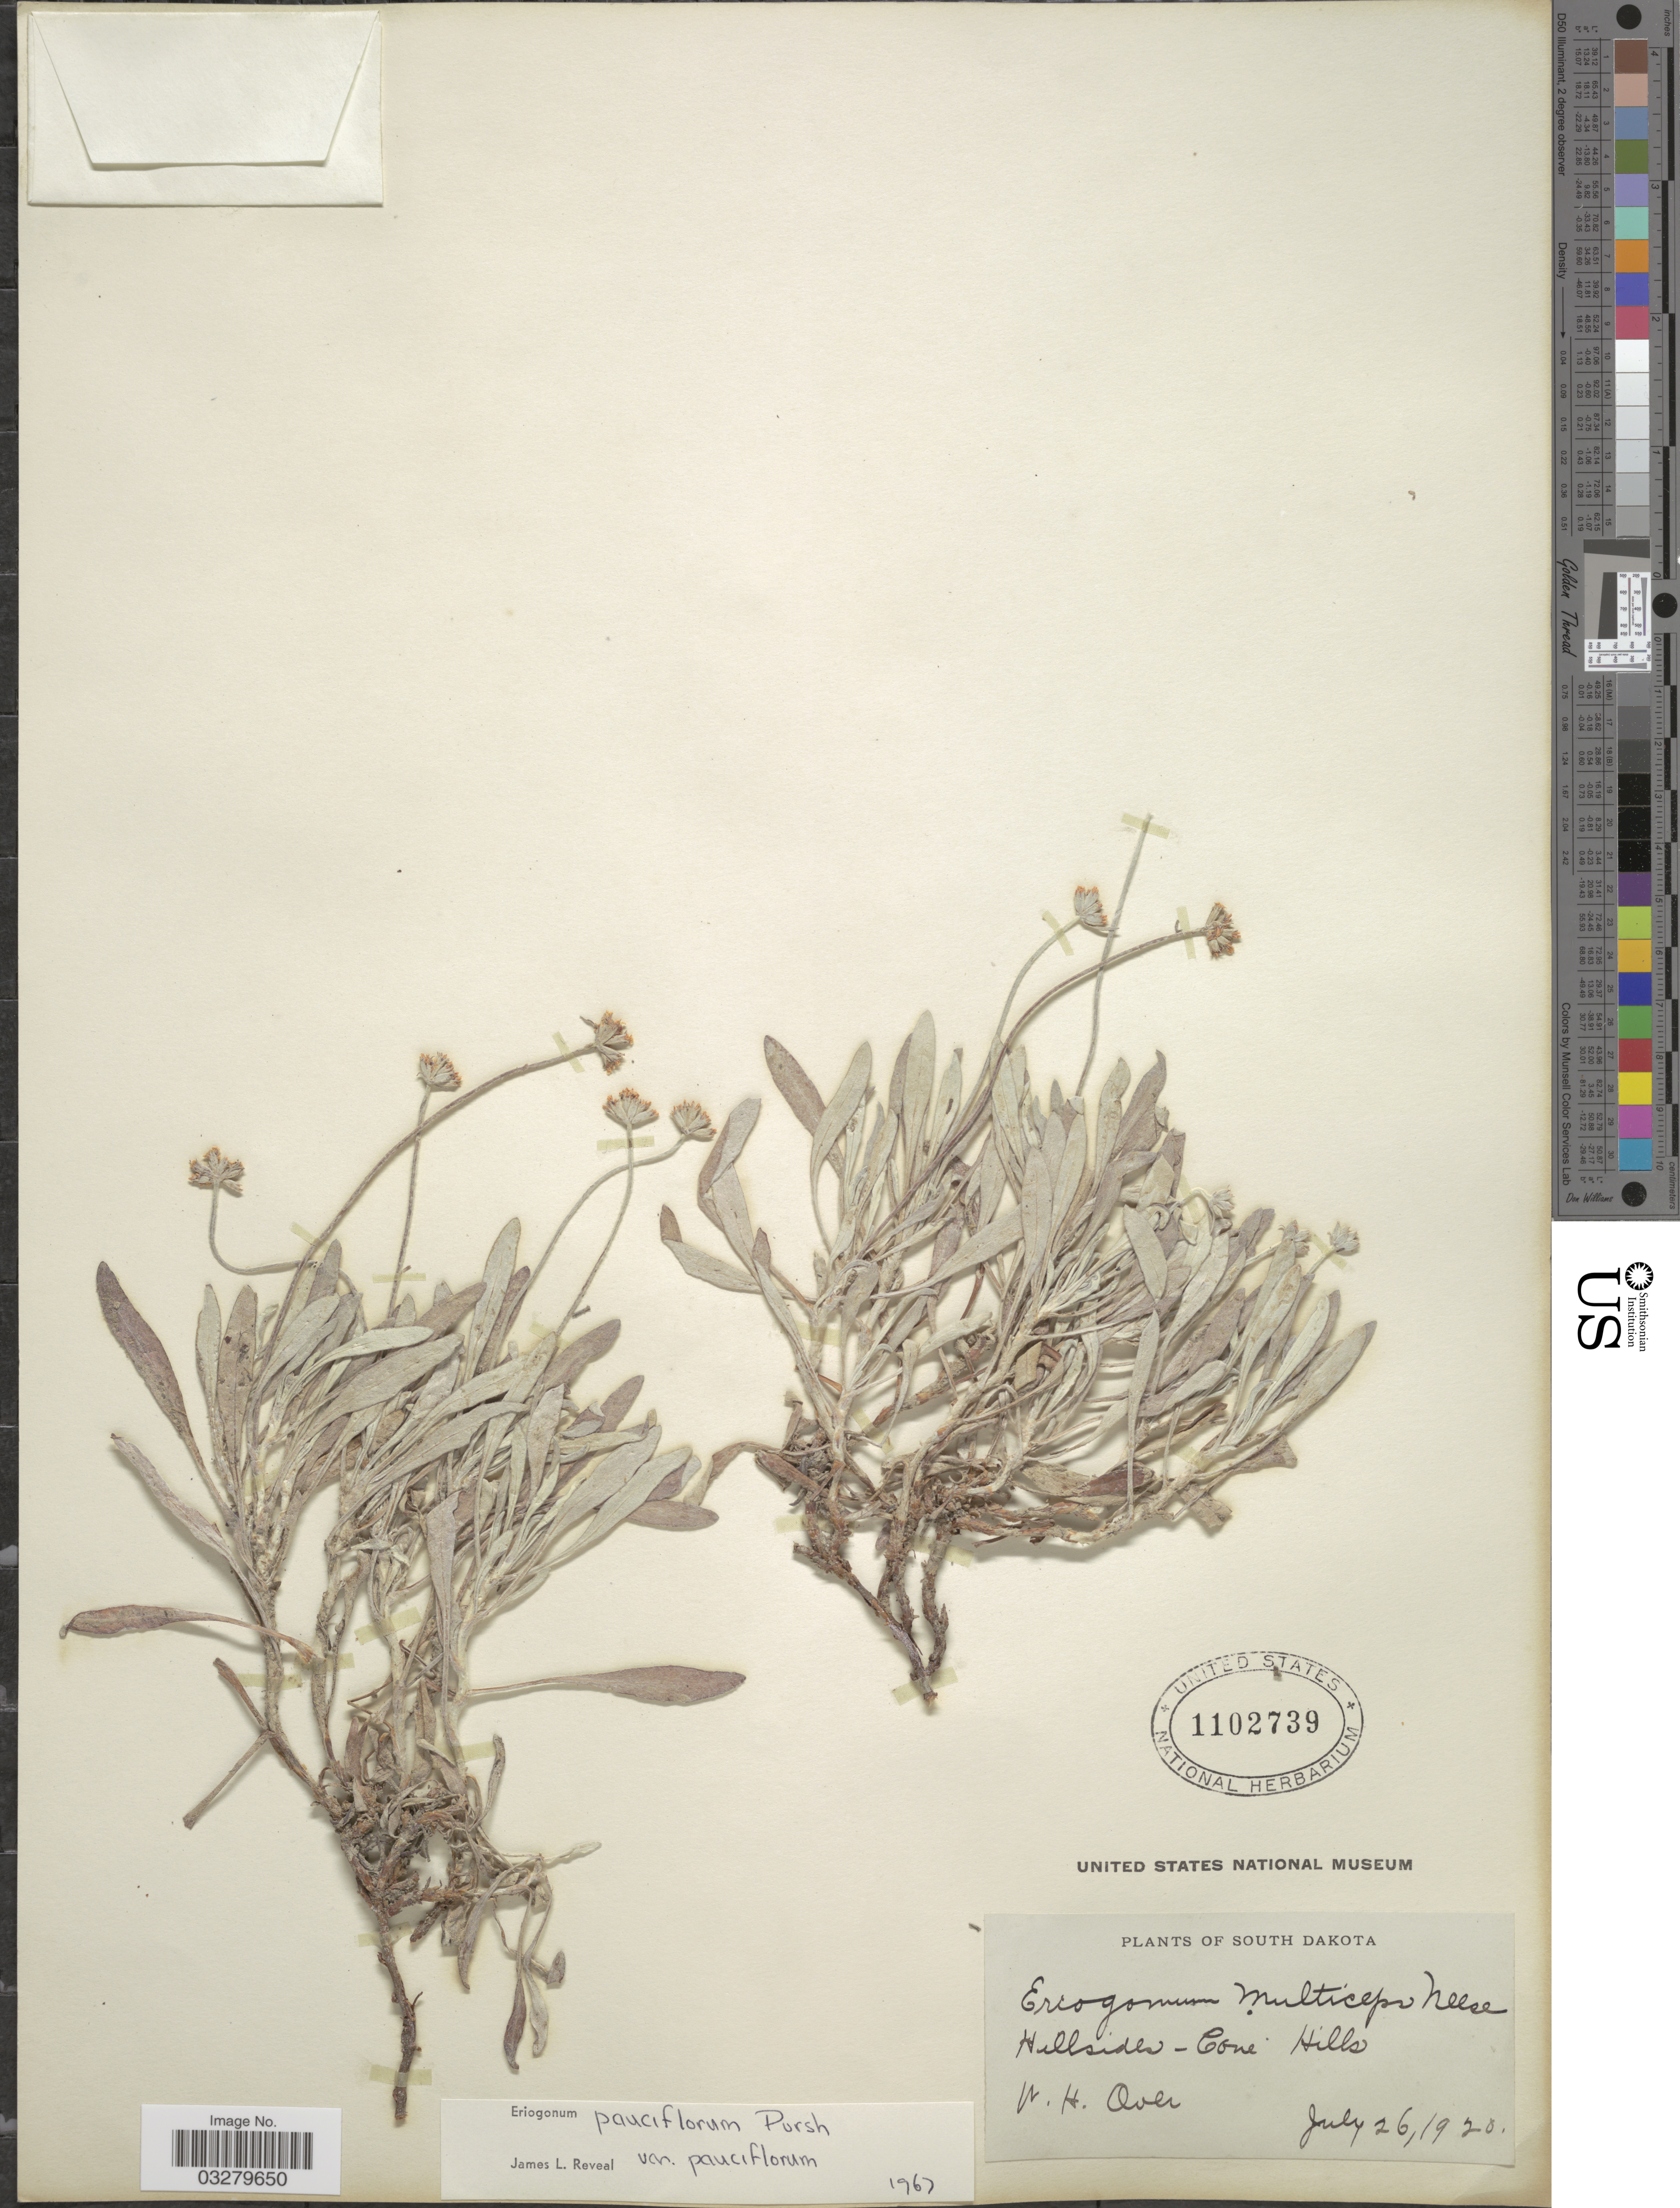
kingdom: Plantae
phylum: Tracheophyta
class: Magnoliopsida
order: Caryophyllales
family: Polygonaceae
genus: Eriogonum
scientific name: Eriogonum pauciflorum var. pauciflorum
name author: Pursh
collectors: W. Over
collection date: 1920-07-26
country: United States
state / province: South Dakota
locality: Hillsides - Cone Hills.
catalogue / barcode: US 1102739